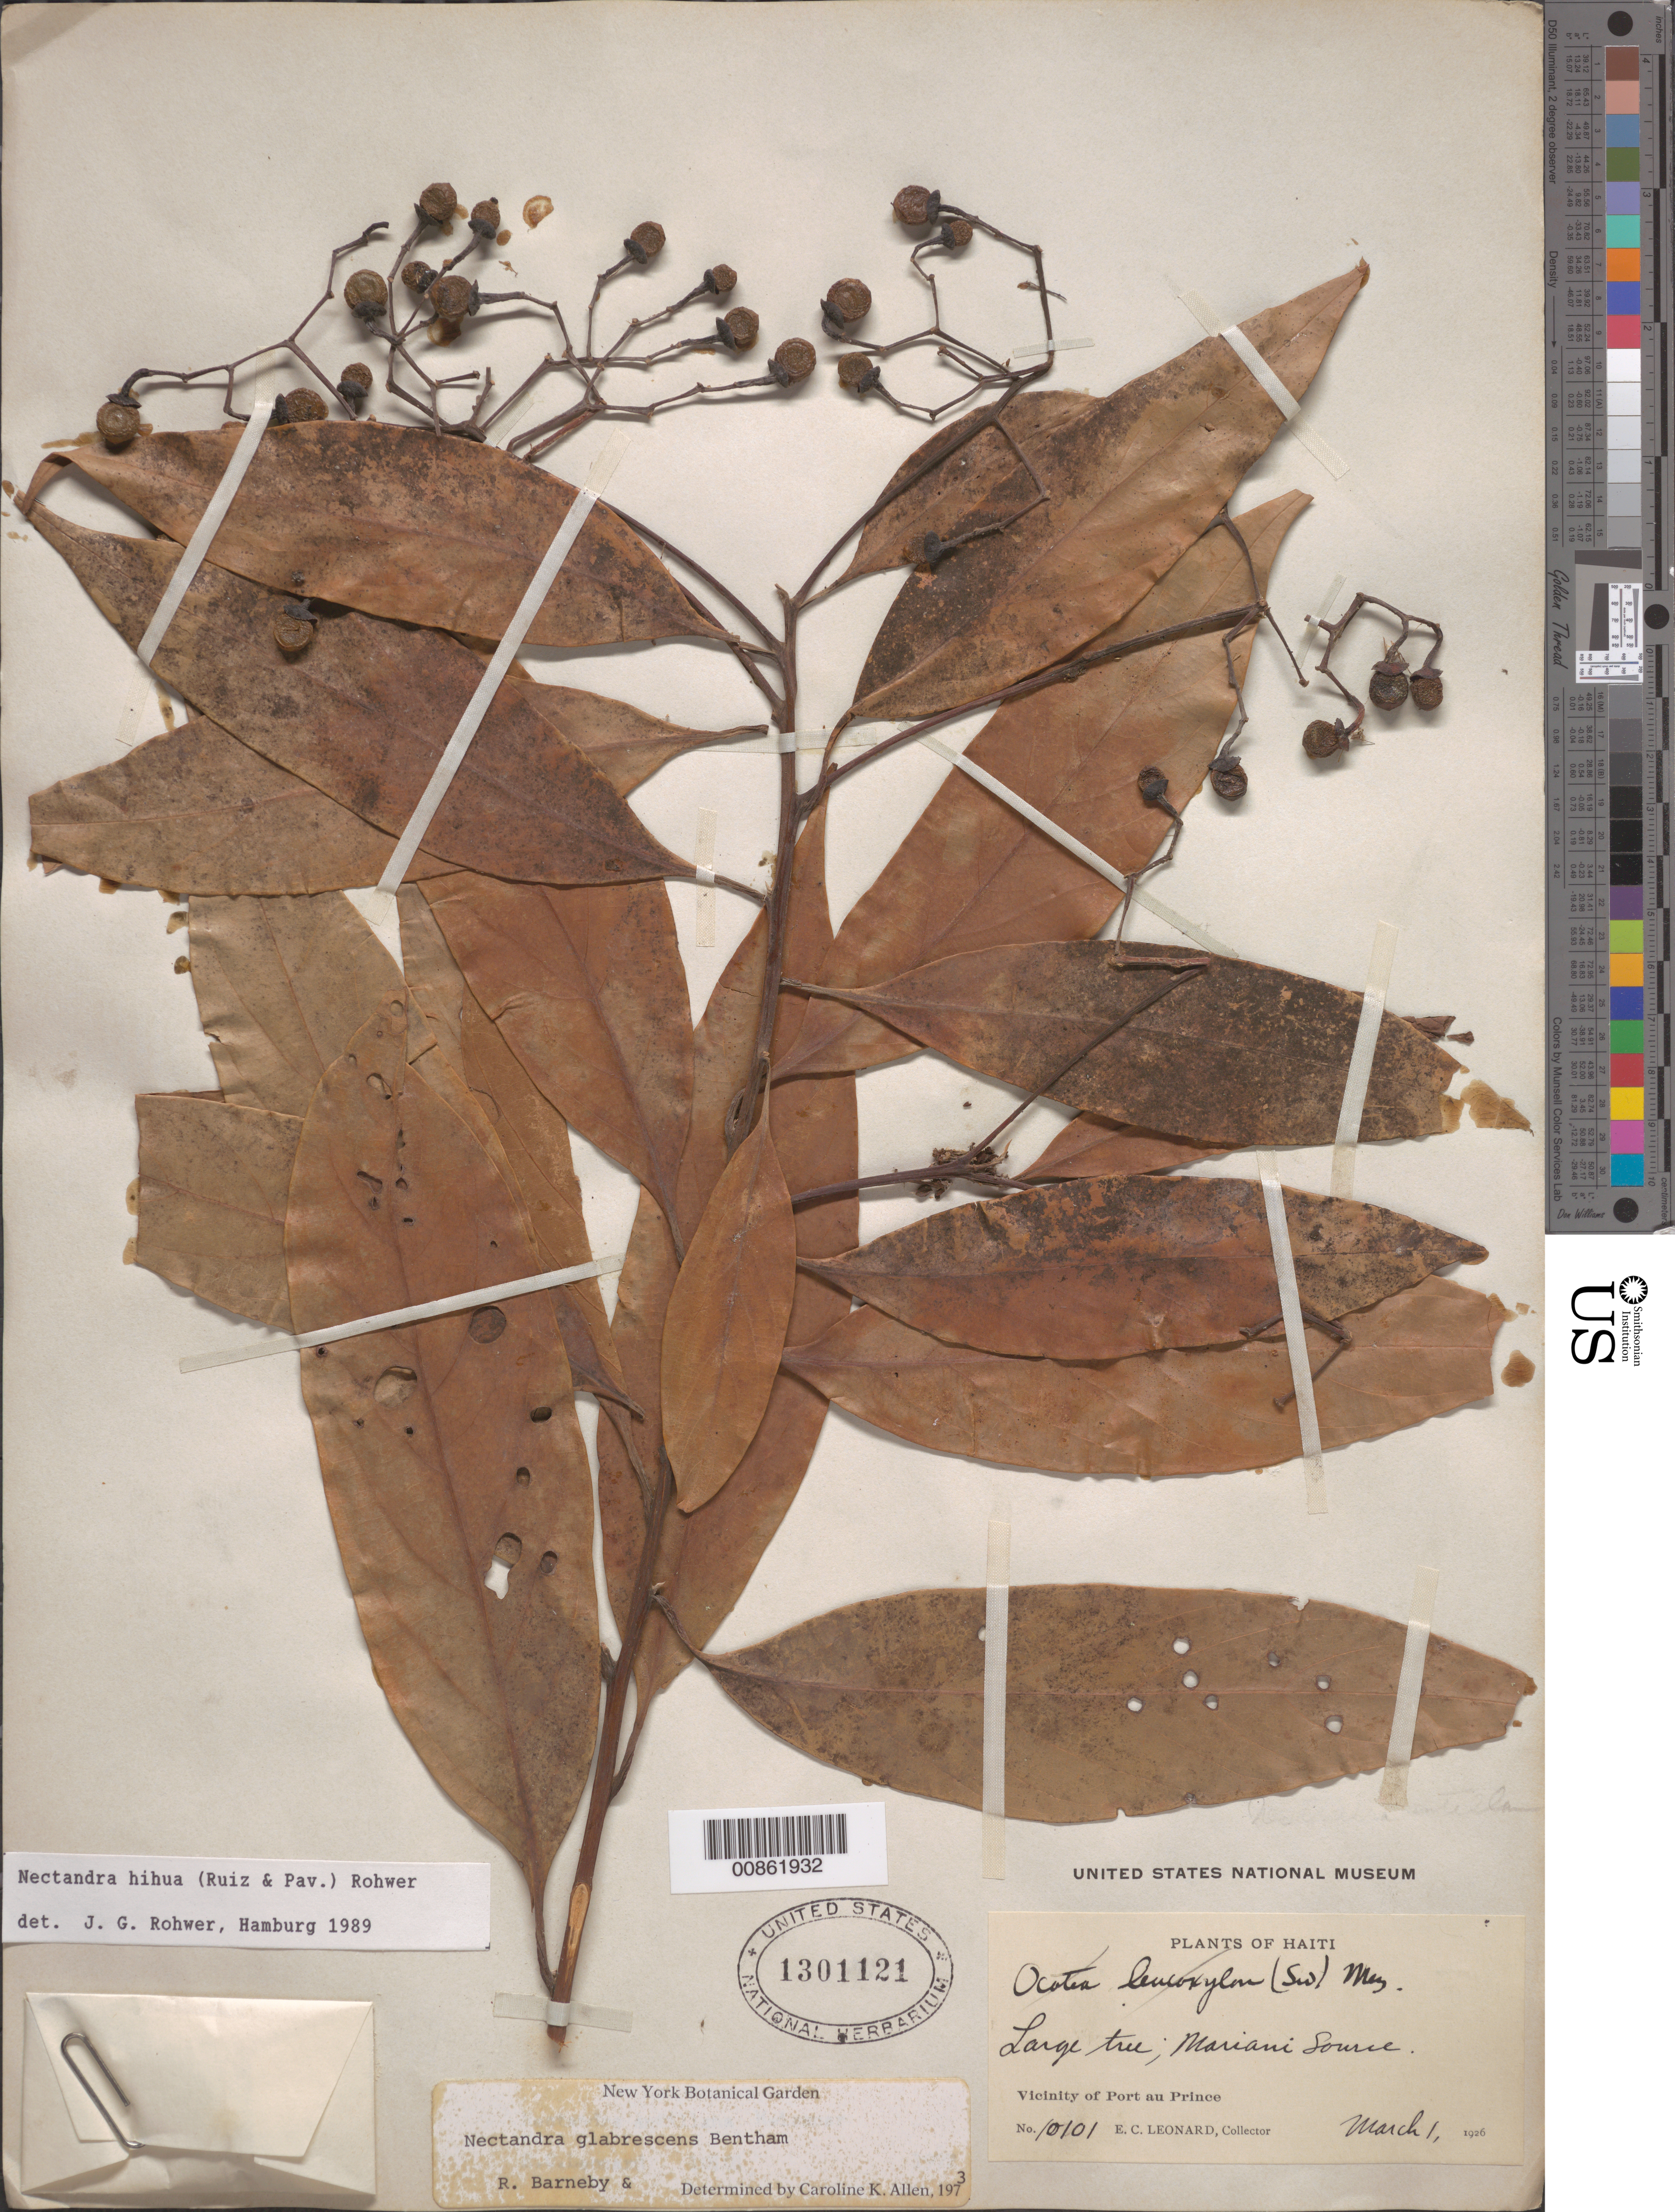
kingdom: Plantae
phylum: Tracheophyta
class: Magnoliopsida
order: Laurales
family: Lauraceae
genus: Nectandra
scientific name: Nectandra hihua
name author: (Ruiz & Pav.) Rohwer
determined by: Rohwer, J. G.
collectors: E. C. Leonard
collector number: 10101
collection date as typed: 01 Mar 1926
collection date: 1926-03-01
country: Haiti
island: Hispaniola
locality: Vicinity of Port au Prince, Mariani Source.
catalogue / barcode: US 1301121